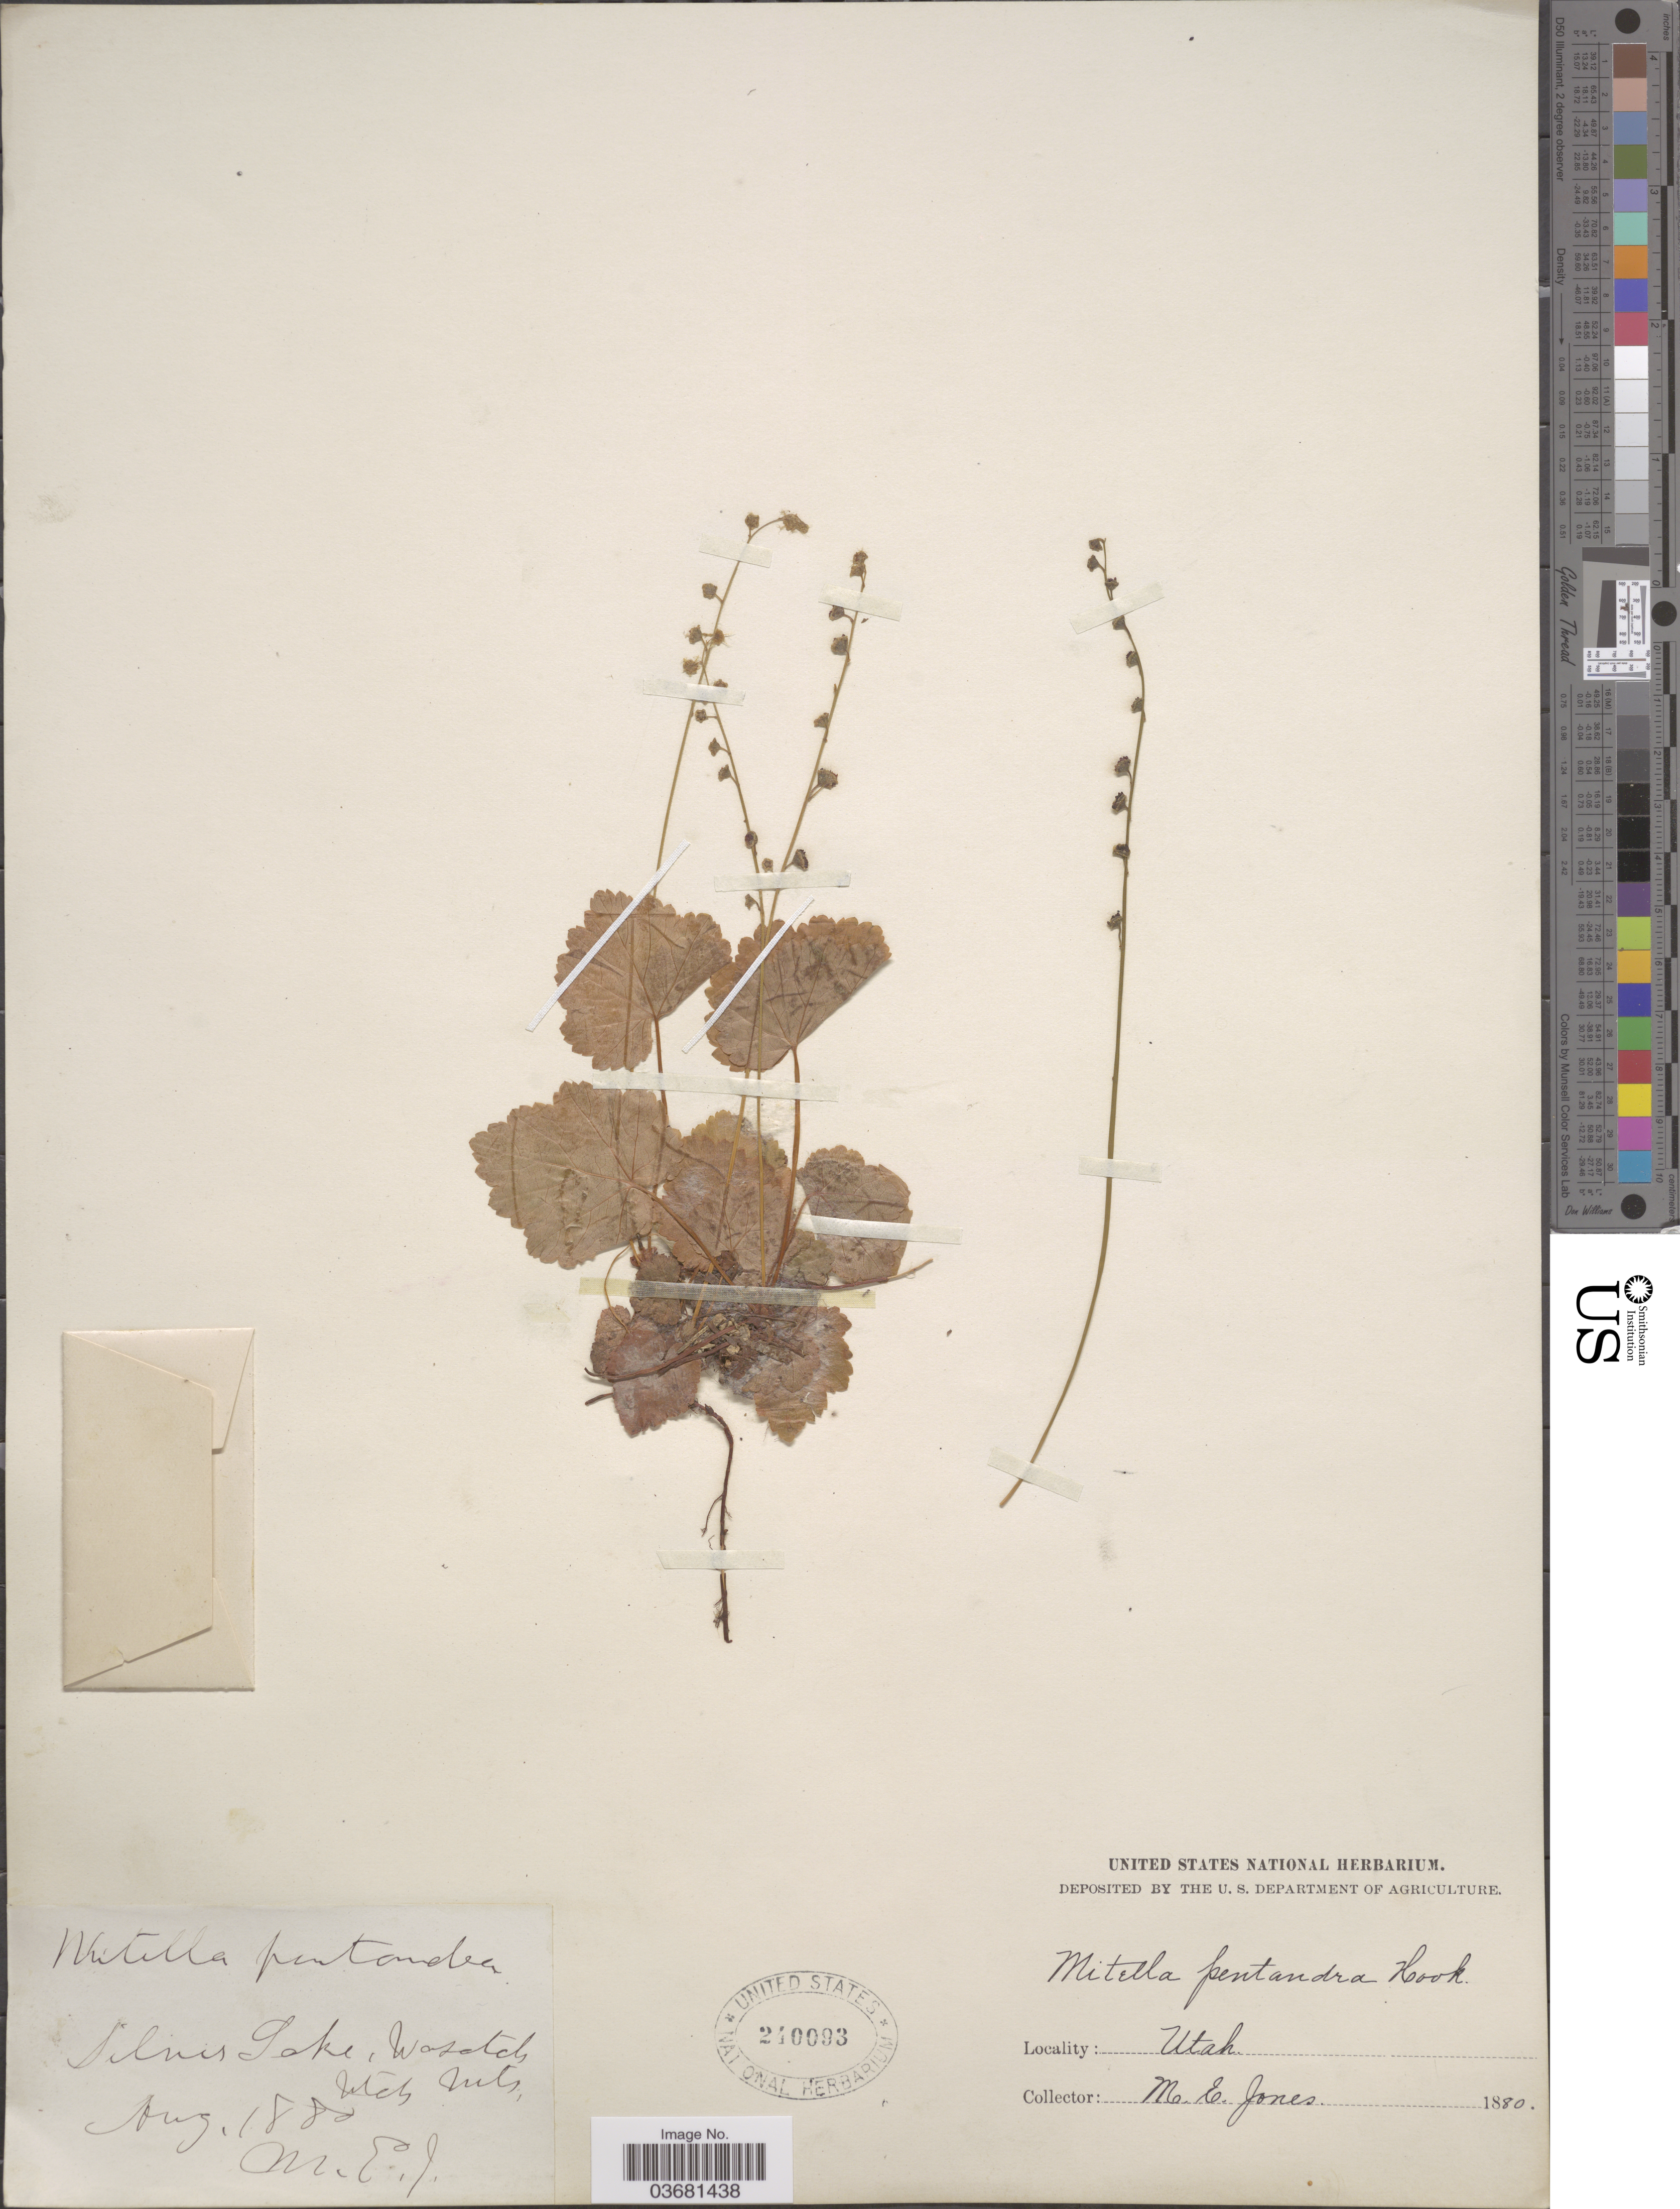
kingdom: Plantae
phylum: Tracheophyta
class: Magnoliopsida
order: Saxifragales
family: Saxifragaceae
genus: Mitella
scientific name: Mitella pentandra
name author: Hook.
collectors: M. E. Jones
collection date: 1880-08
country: United States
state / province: Utah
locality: Silver Lake, Wasatch Mts.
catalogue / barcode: US 240093